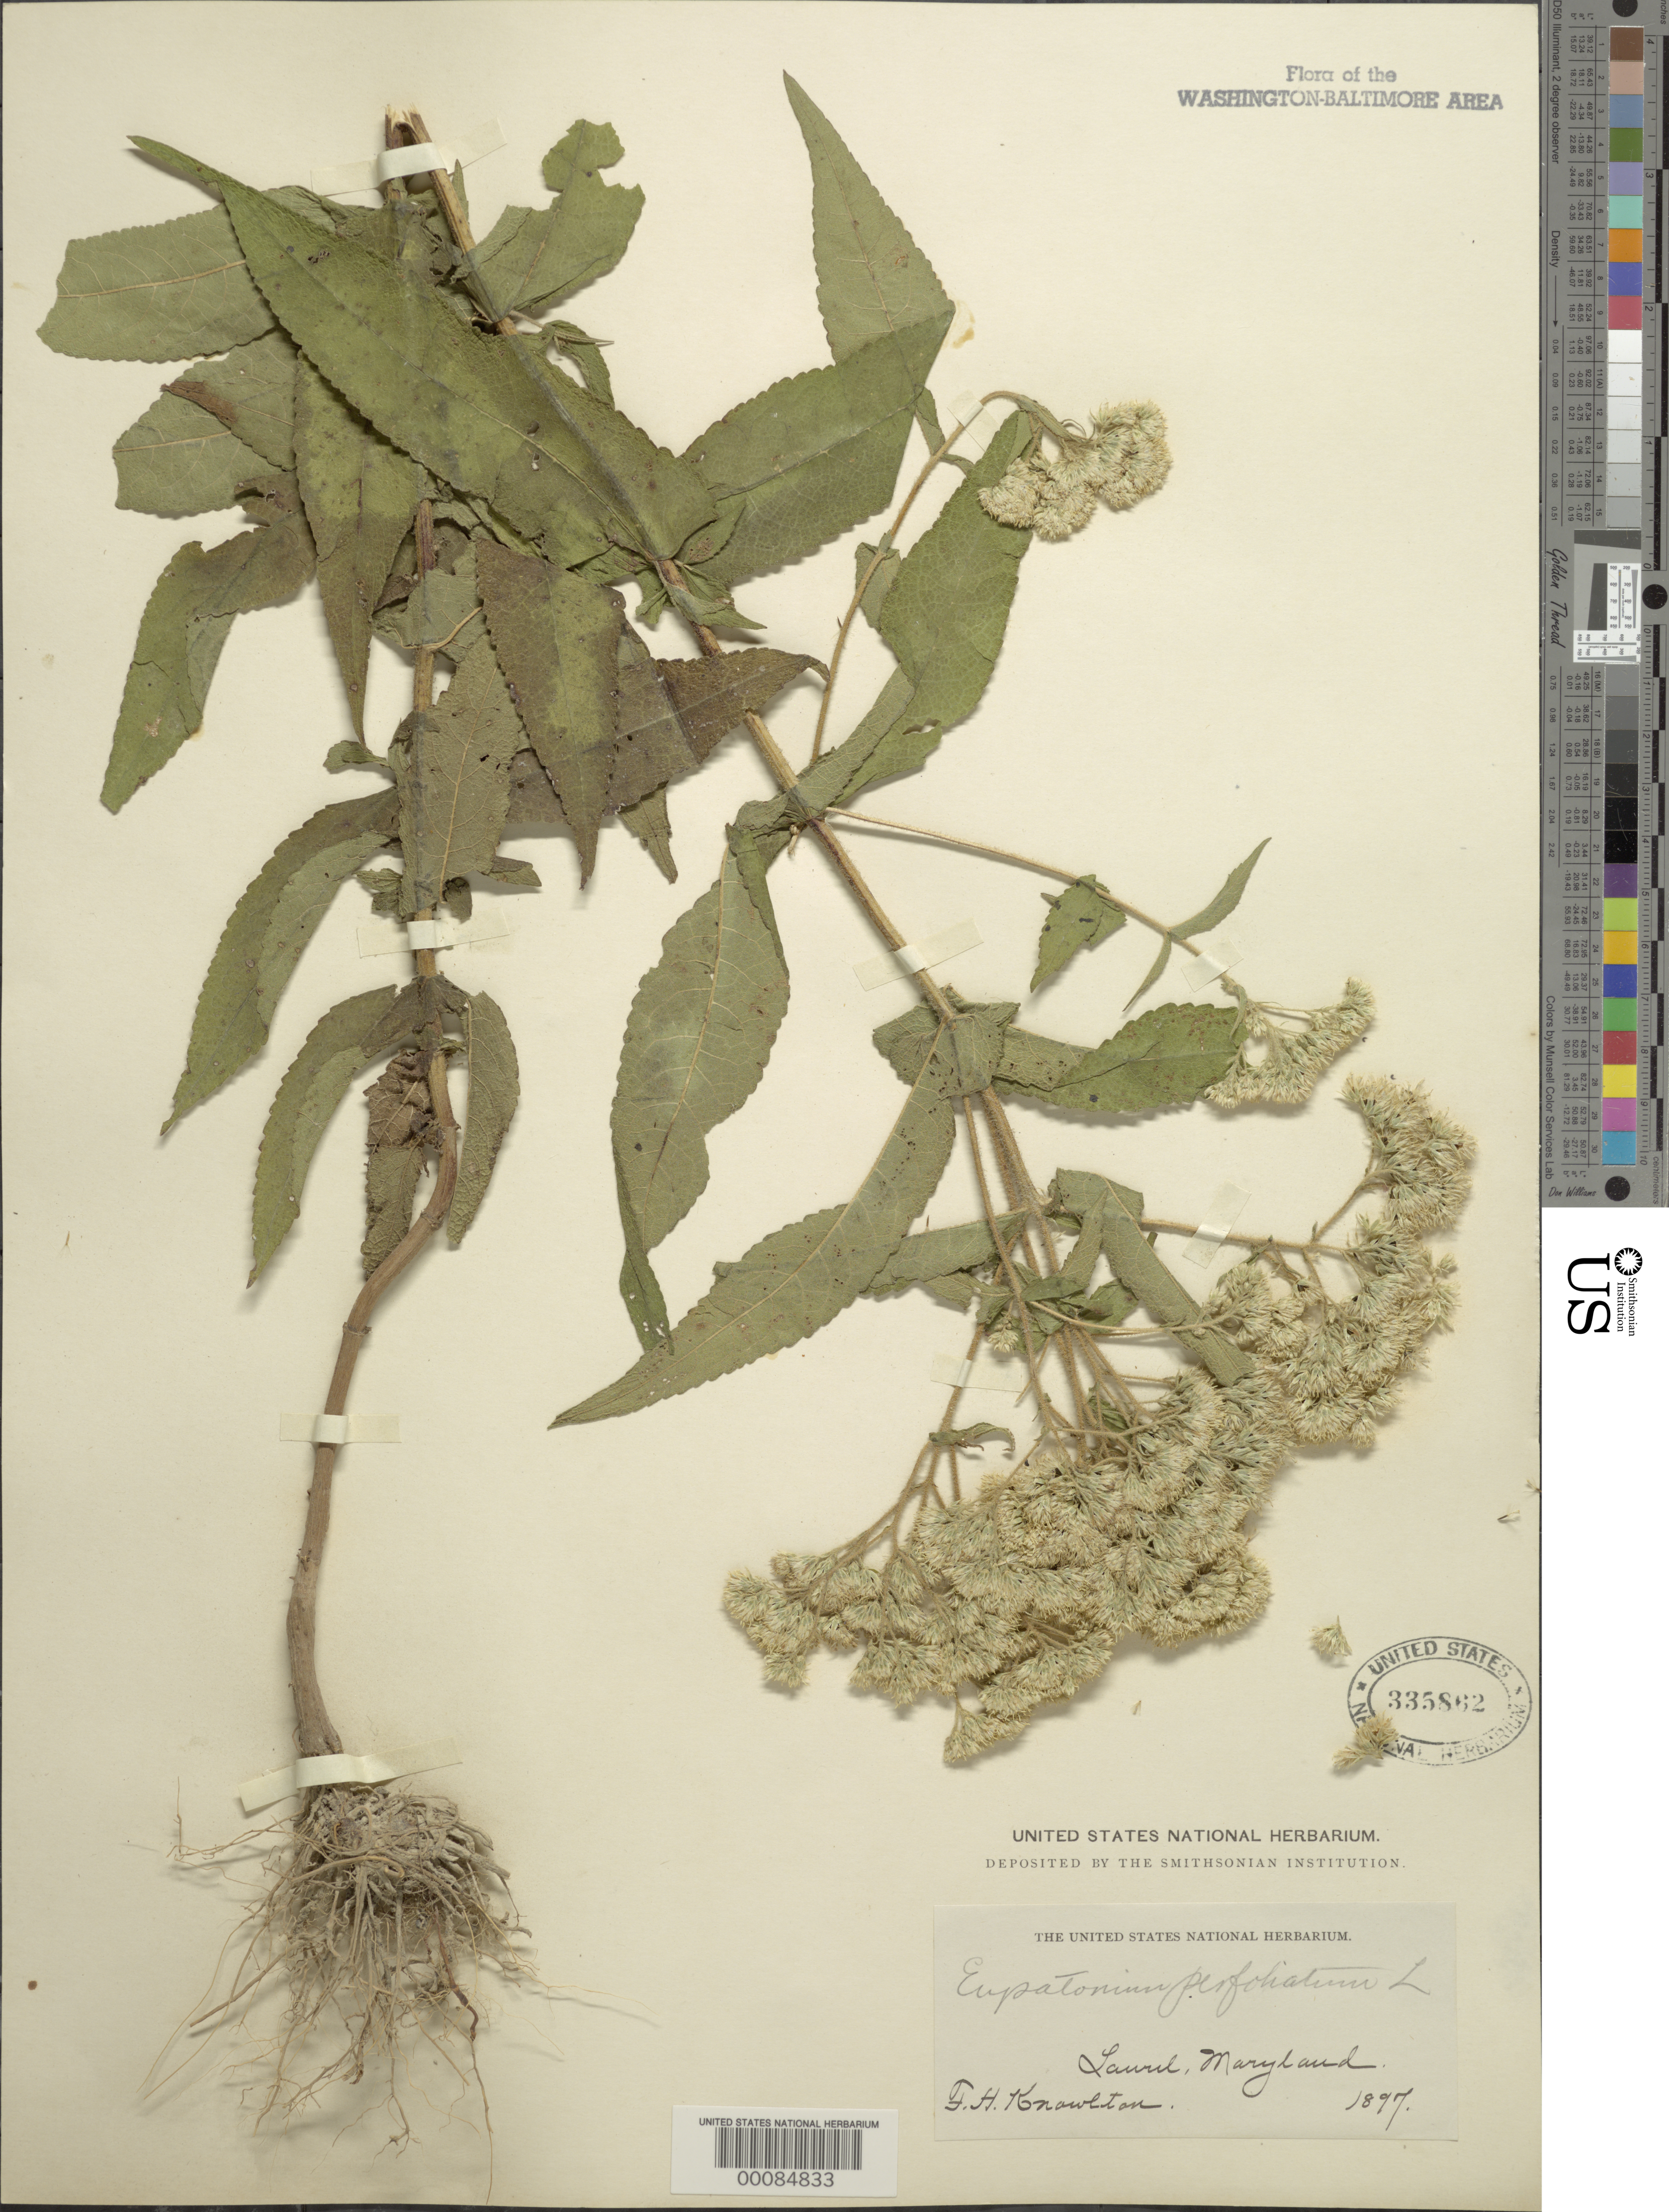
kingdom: Plantae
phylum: Tracheophyta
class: Magnoliopsida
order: Asterales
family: Asteraceae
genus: Eupatorium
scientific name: Eupatorium perfoliatum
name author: L.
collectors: F. H. Knowlton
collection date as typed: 1897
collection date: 1897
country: United States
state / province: Maryland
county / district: Prince George's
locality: Laurel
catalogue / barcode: US 335862